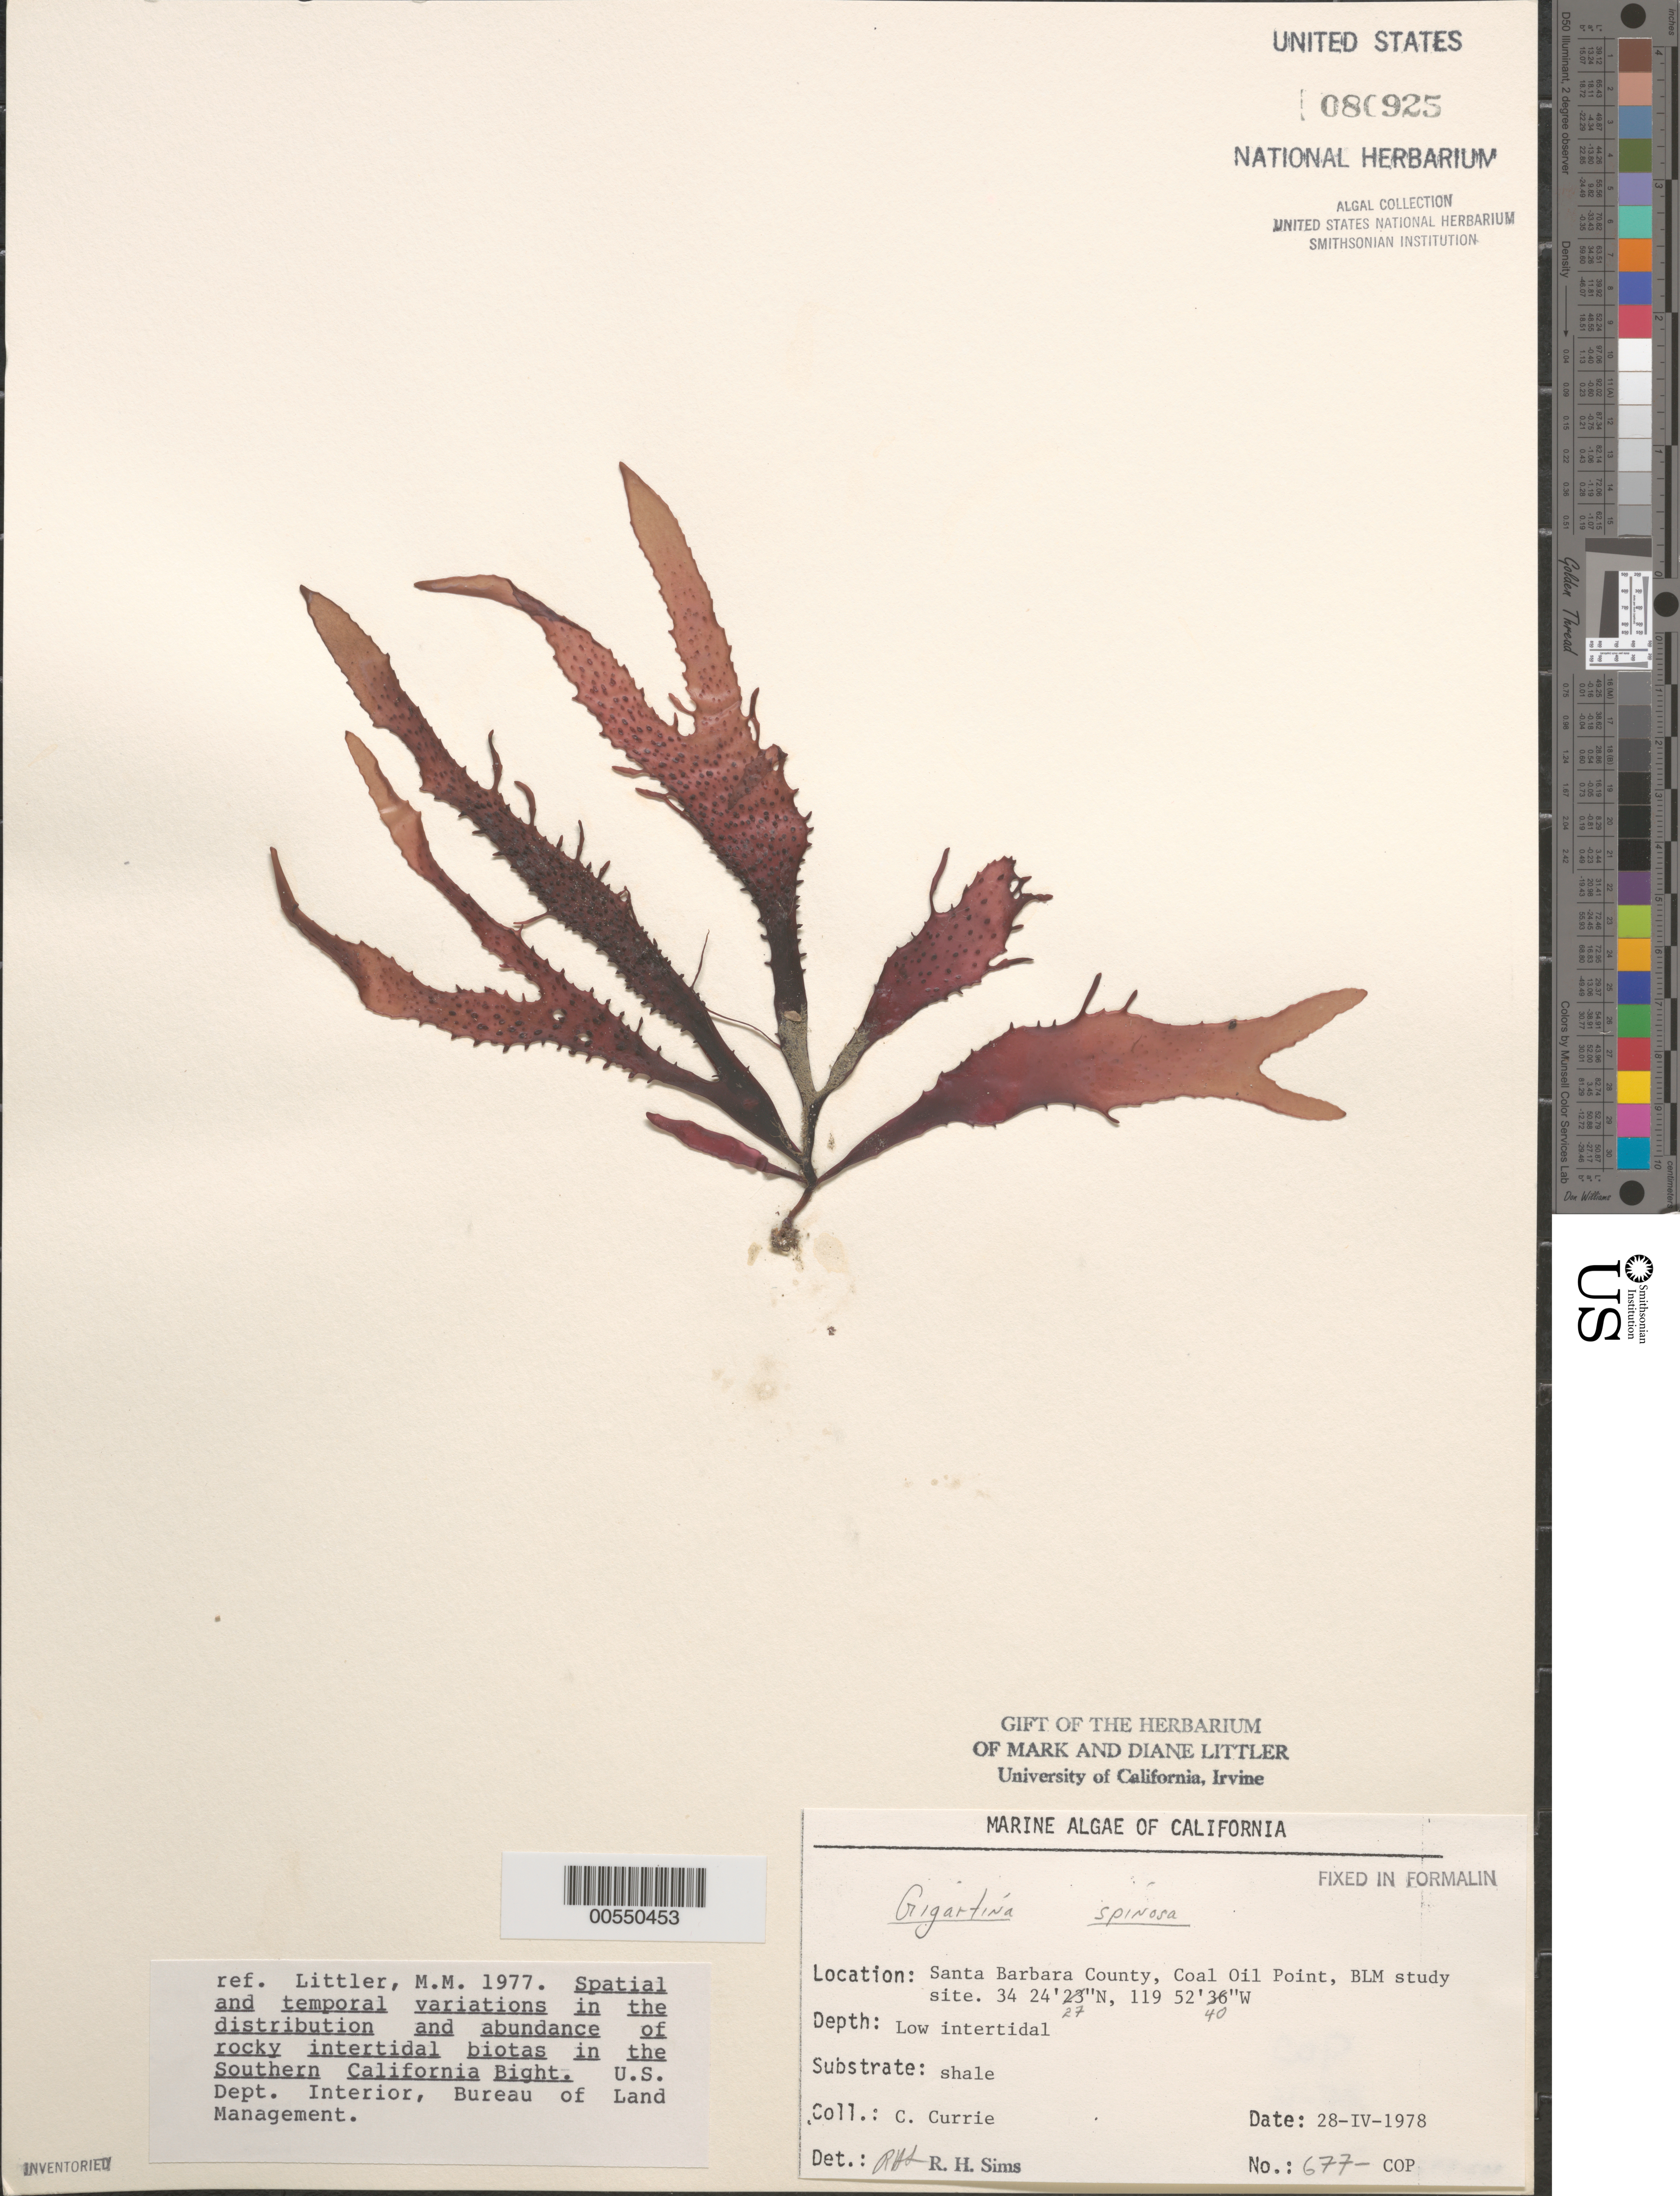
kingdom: Plantae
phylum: Rhodophyta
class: Florideophyceae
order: Gigartinales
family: Gigartinaceae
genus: Chondracanthus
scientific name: Chondracanthus spinosus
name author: (Kütz.) Guiry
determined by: Algae name updating Project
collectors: C. Currie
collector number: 677-cop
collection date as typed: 28 Apr 1978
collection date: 1978-04-28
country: United States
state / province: California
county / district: Santa Barbara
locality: Coal Oil Point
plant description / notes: BLM-SOCALBIGHT Rocky Intertidal Survey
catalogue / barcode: US 80925